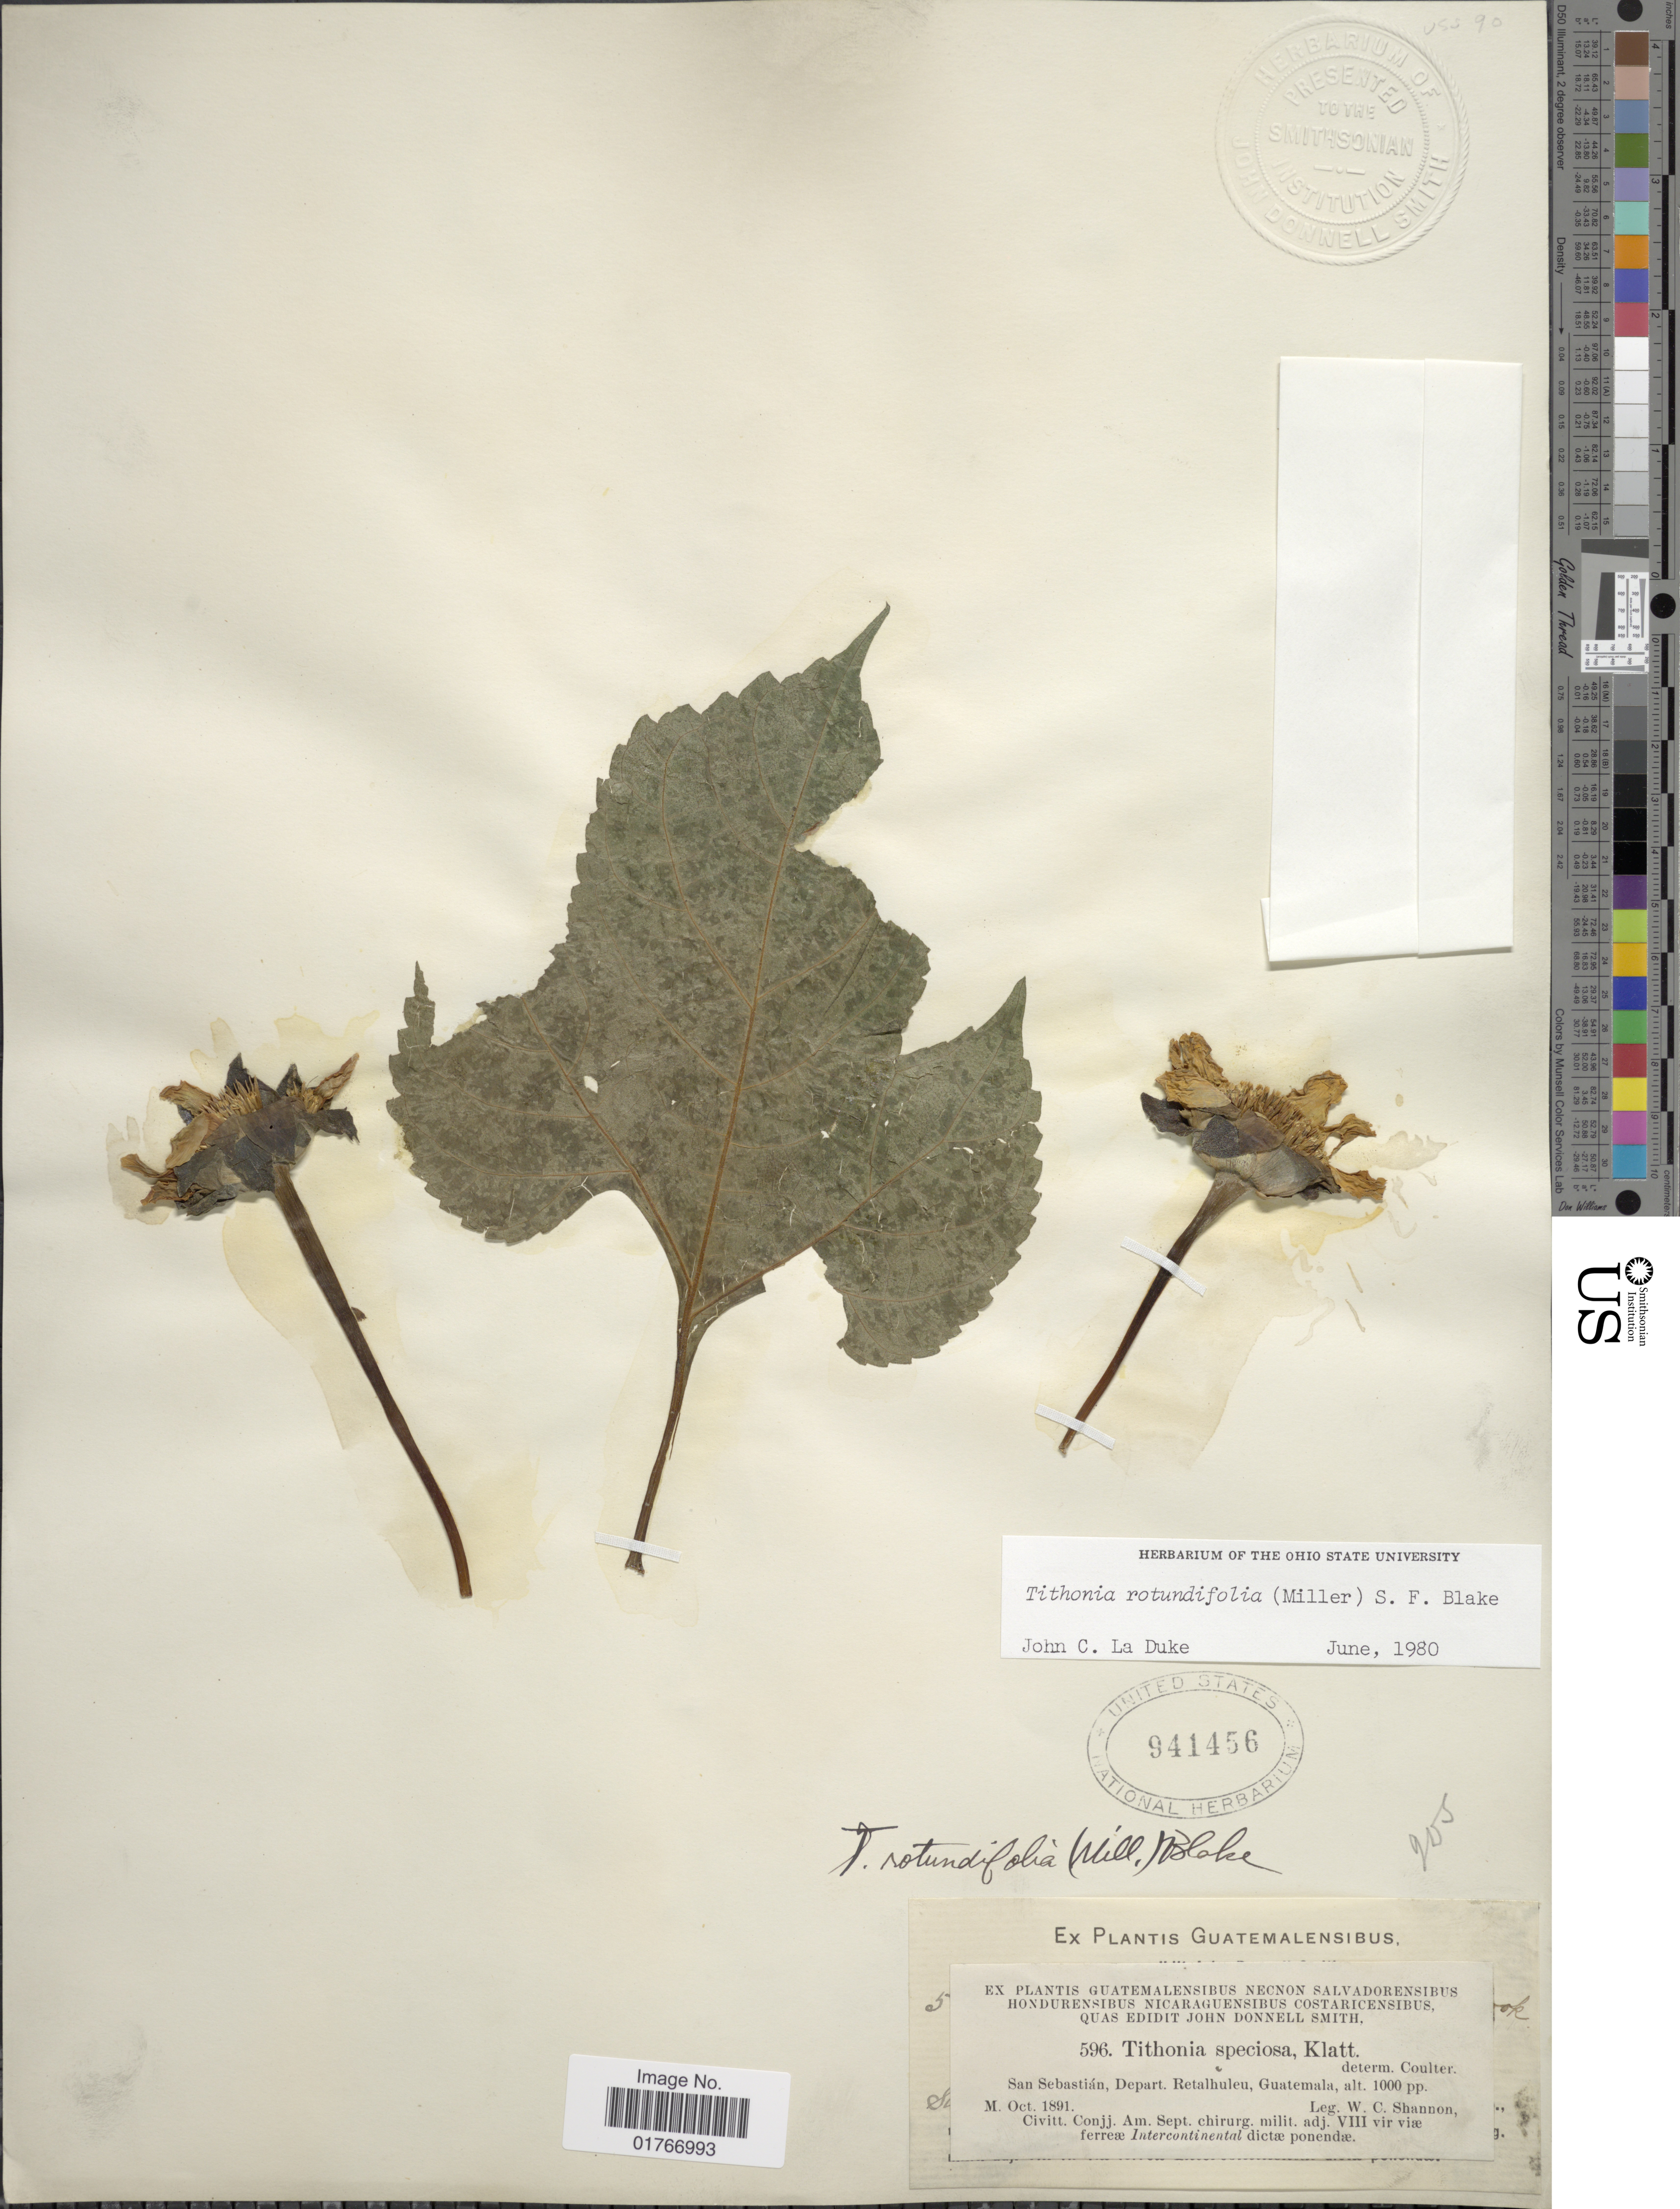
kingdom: Plantae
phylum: Tracheophyta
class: Magnoliopsida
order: Asterales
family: Asteraceae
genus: Tithonia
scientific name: Tithonia rotundifolia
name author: (Mill.) S.F. Blake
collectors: W. C. Shannon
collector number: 596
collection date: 1891-10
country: Guatemala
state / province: Retalhuleu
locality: San Sebastian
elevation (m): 305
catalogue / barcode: US 941456